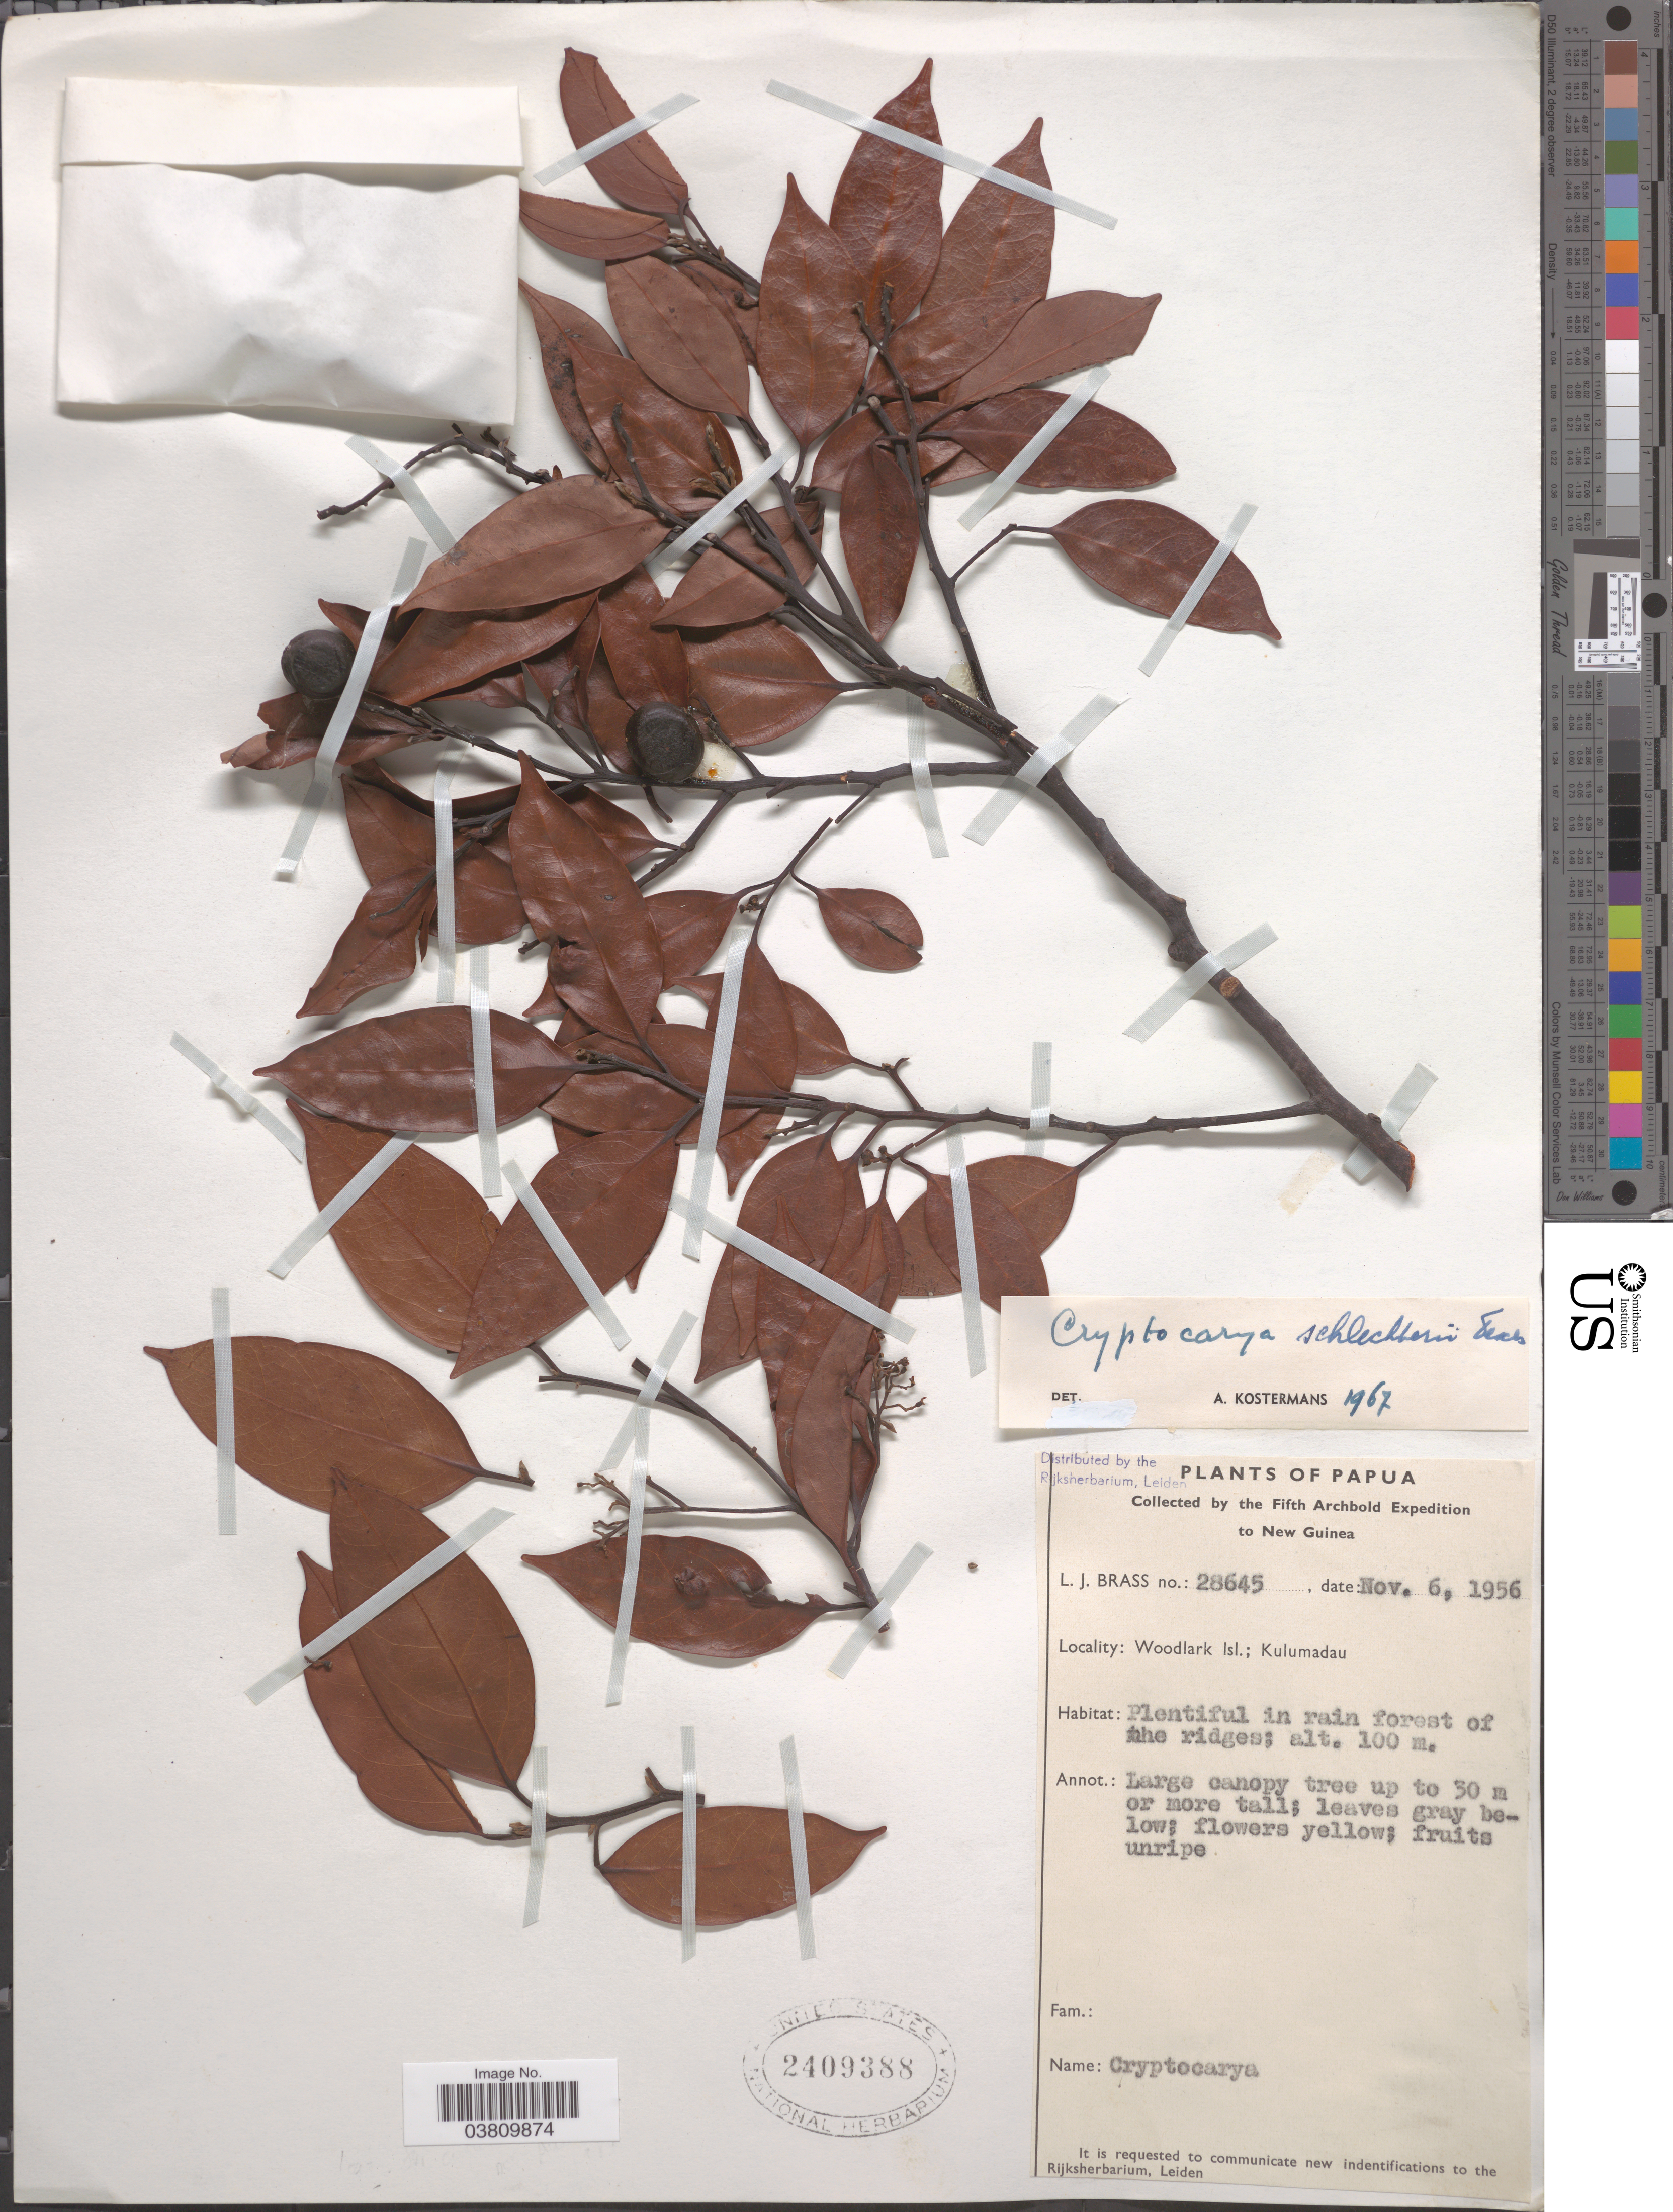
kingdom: Plantae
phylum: Tracheophyta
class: Magnoliopsida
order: Laurales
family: Lauraceae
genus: Cryptocarya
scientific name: Cryptocarya schlechteri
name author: Teschner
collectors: L. J. Brass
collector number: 28645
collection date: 1956-11-06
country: Papua New Guinea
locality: New Guinea. Woodlark Isl.; Kulumadau.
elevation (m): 100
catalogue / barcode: US 2409388